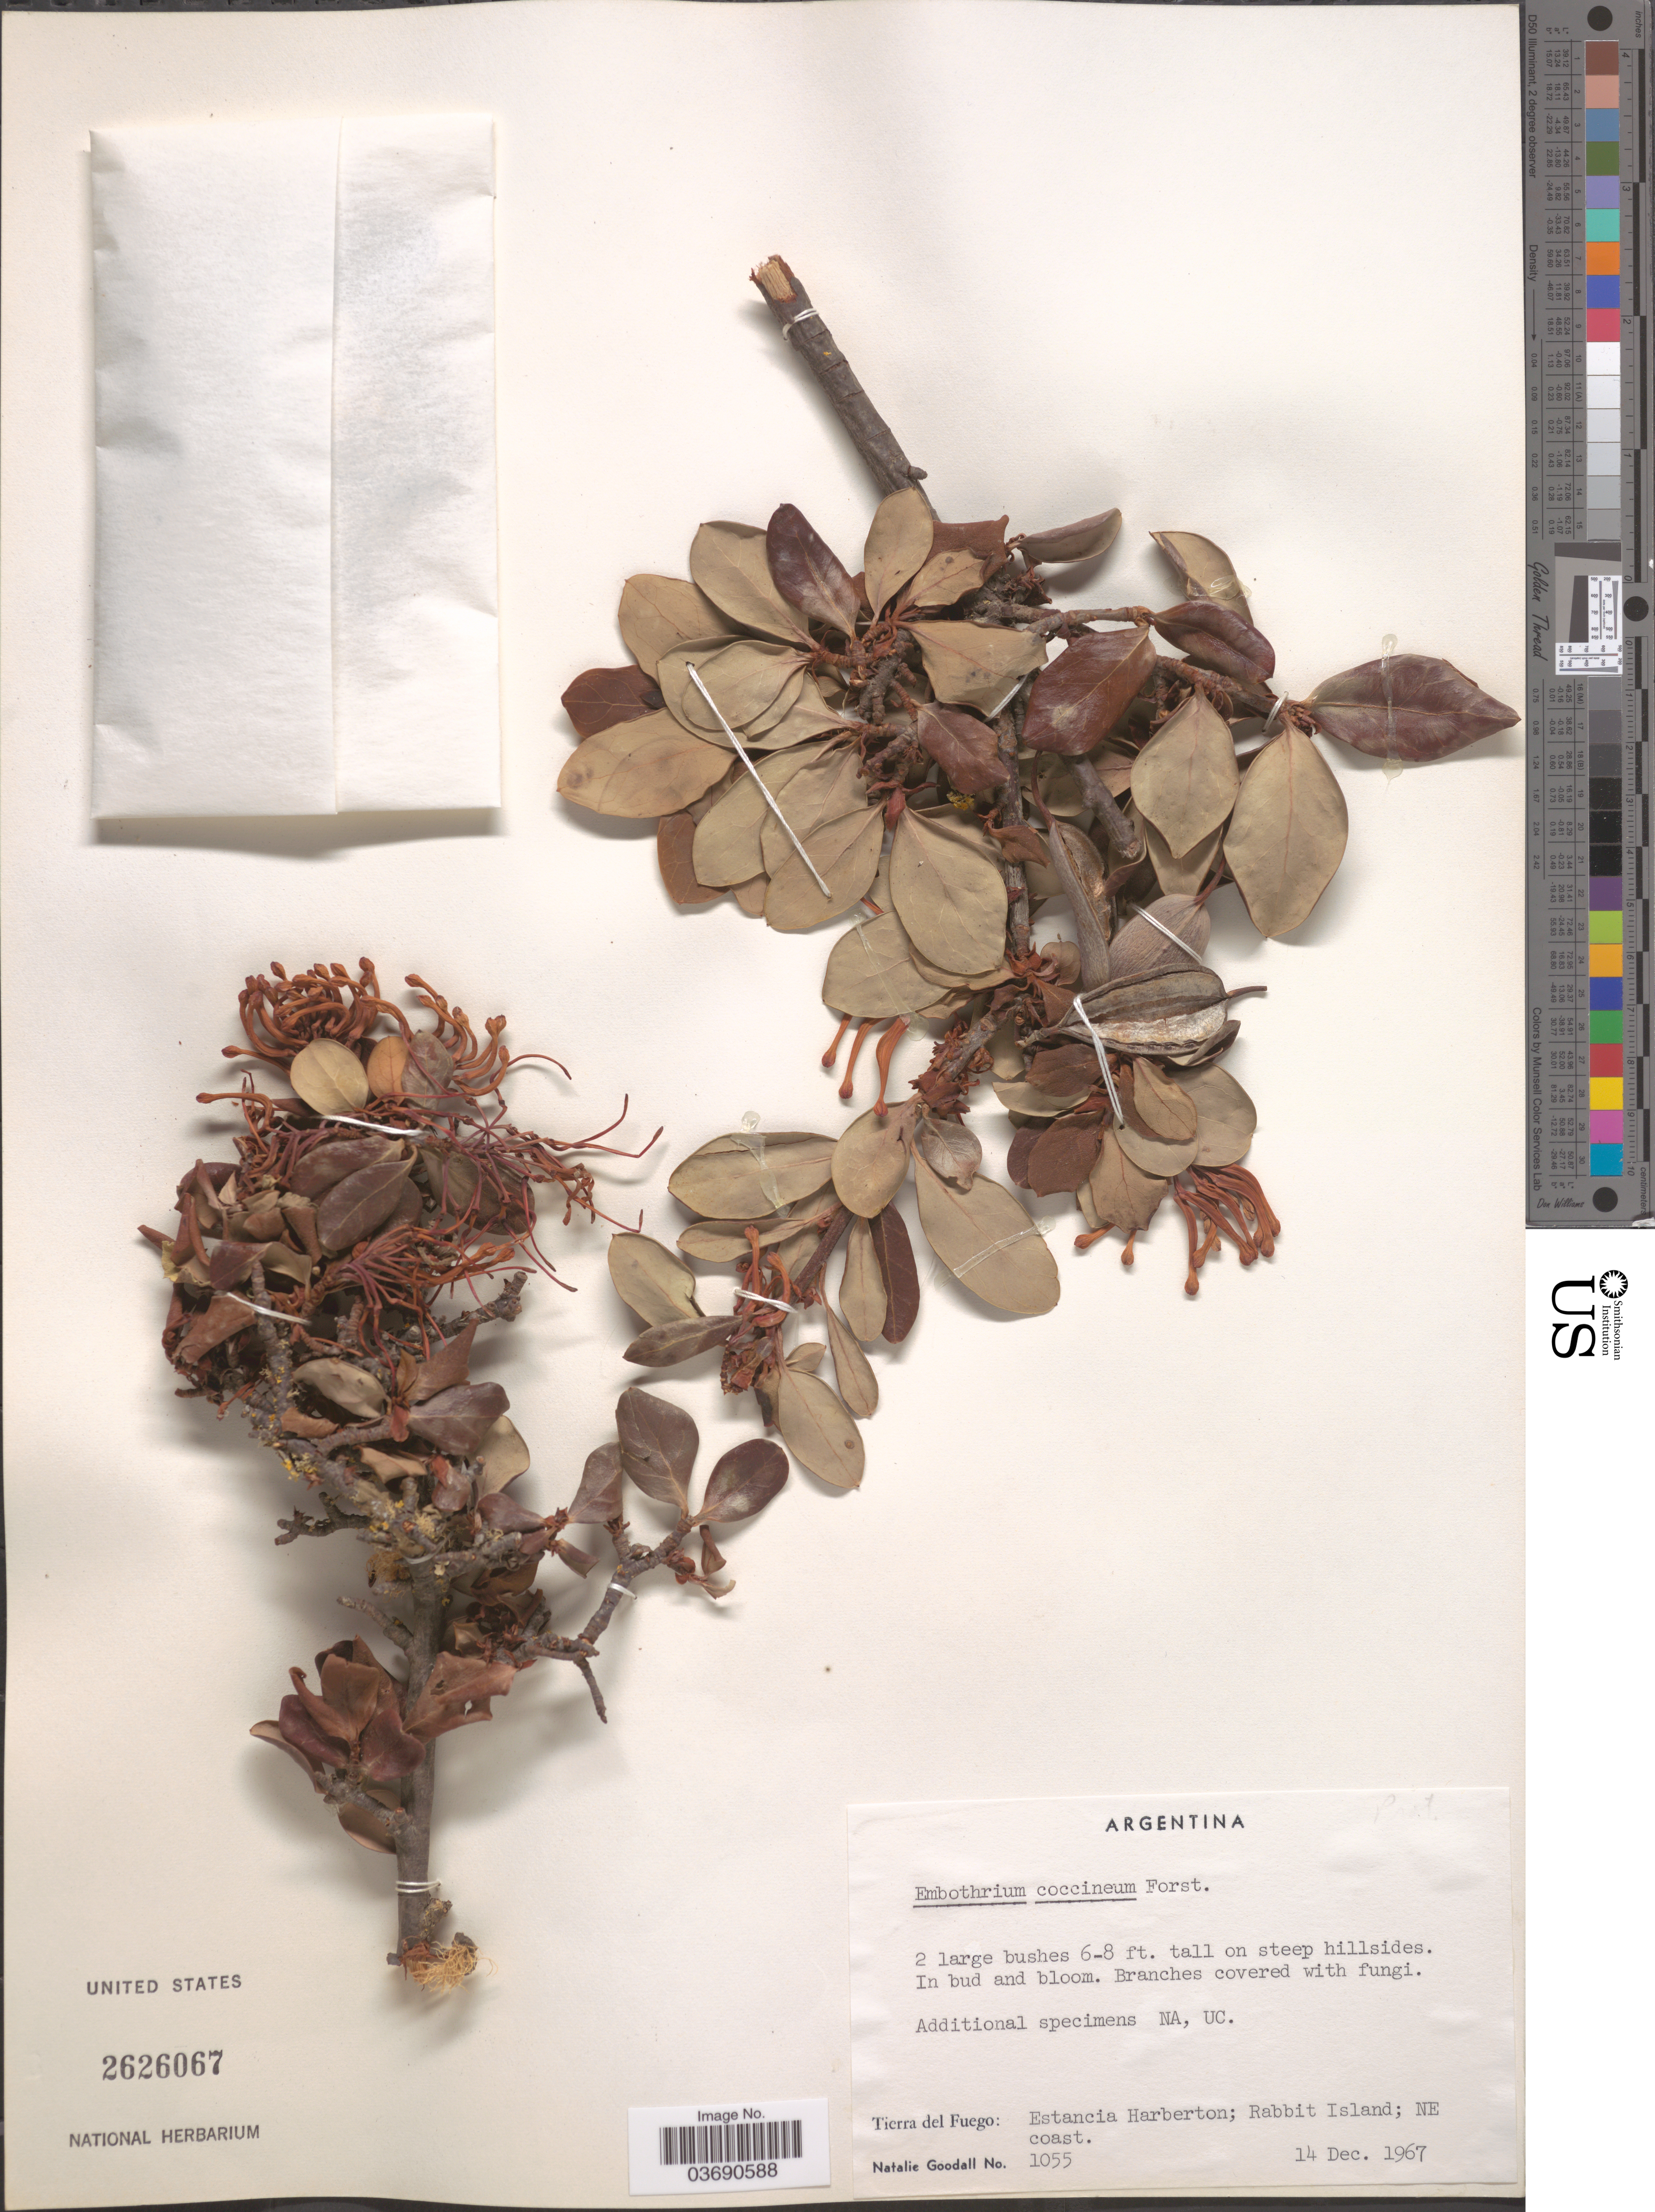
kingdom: Plantae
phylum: Tracheophyta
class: Magnoliopsida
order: Proteales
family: Proteaceae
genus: Embothrium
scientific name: Embothrium coccineum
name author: J.R. Forst. & G. Forst.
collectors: N. Goodall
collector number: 1055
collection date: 1967-12-14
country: Argentina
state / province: Tierra del Fuego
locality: Estancia Harberton; Rabbit Island; NE coast.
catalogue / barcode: US 2626067